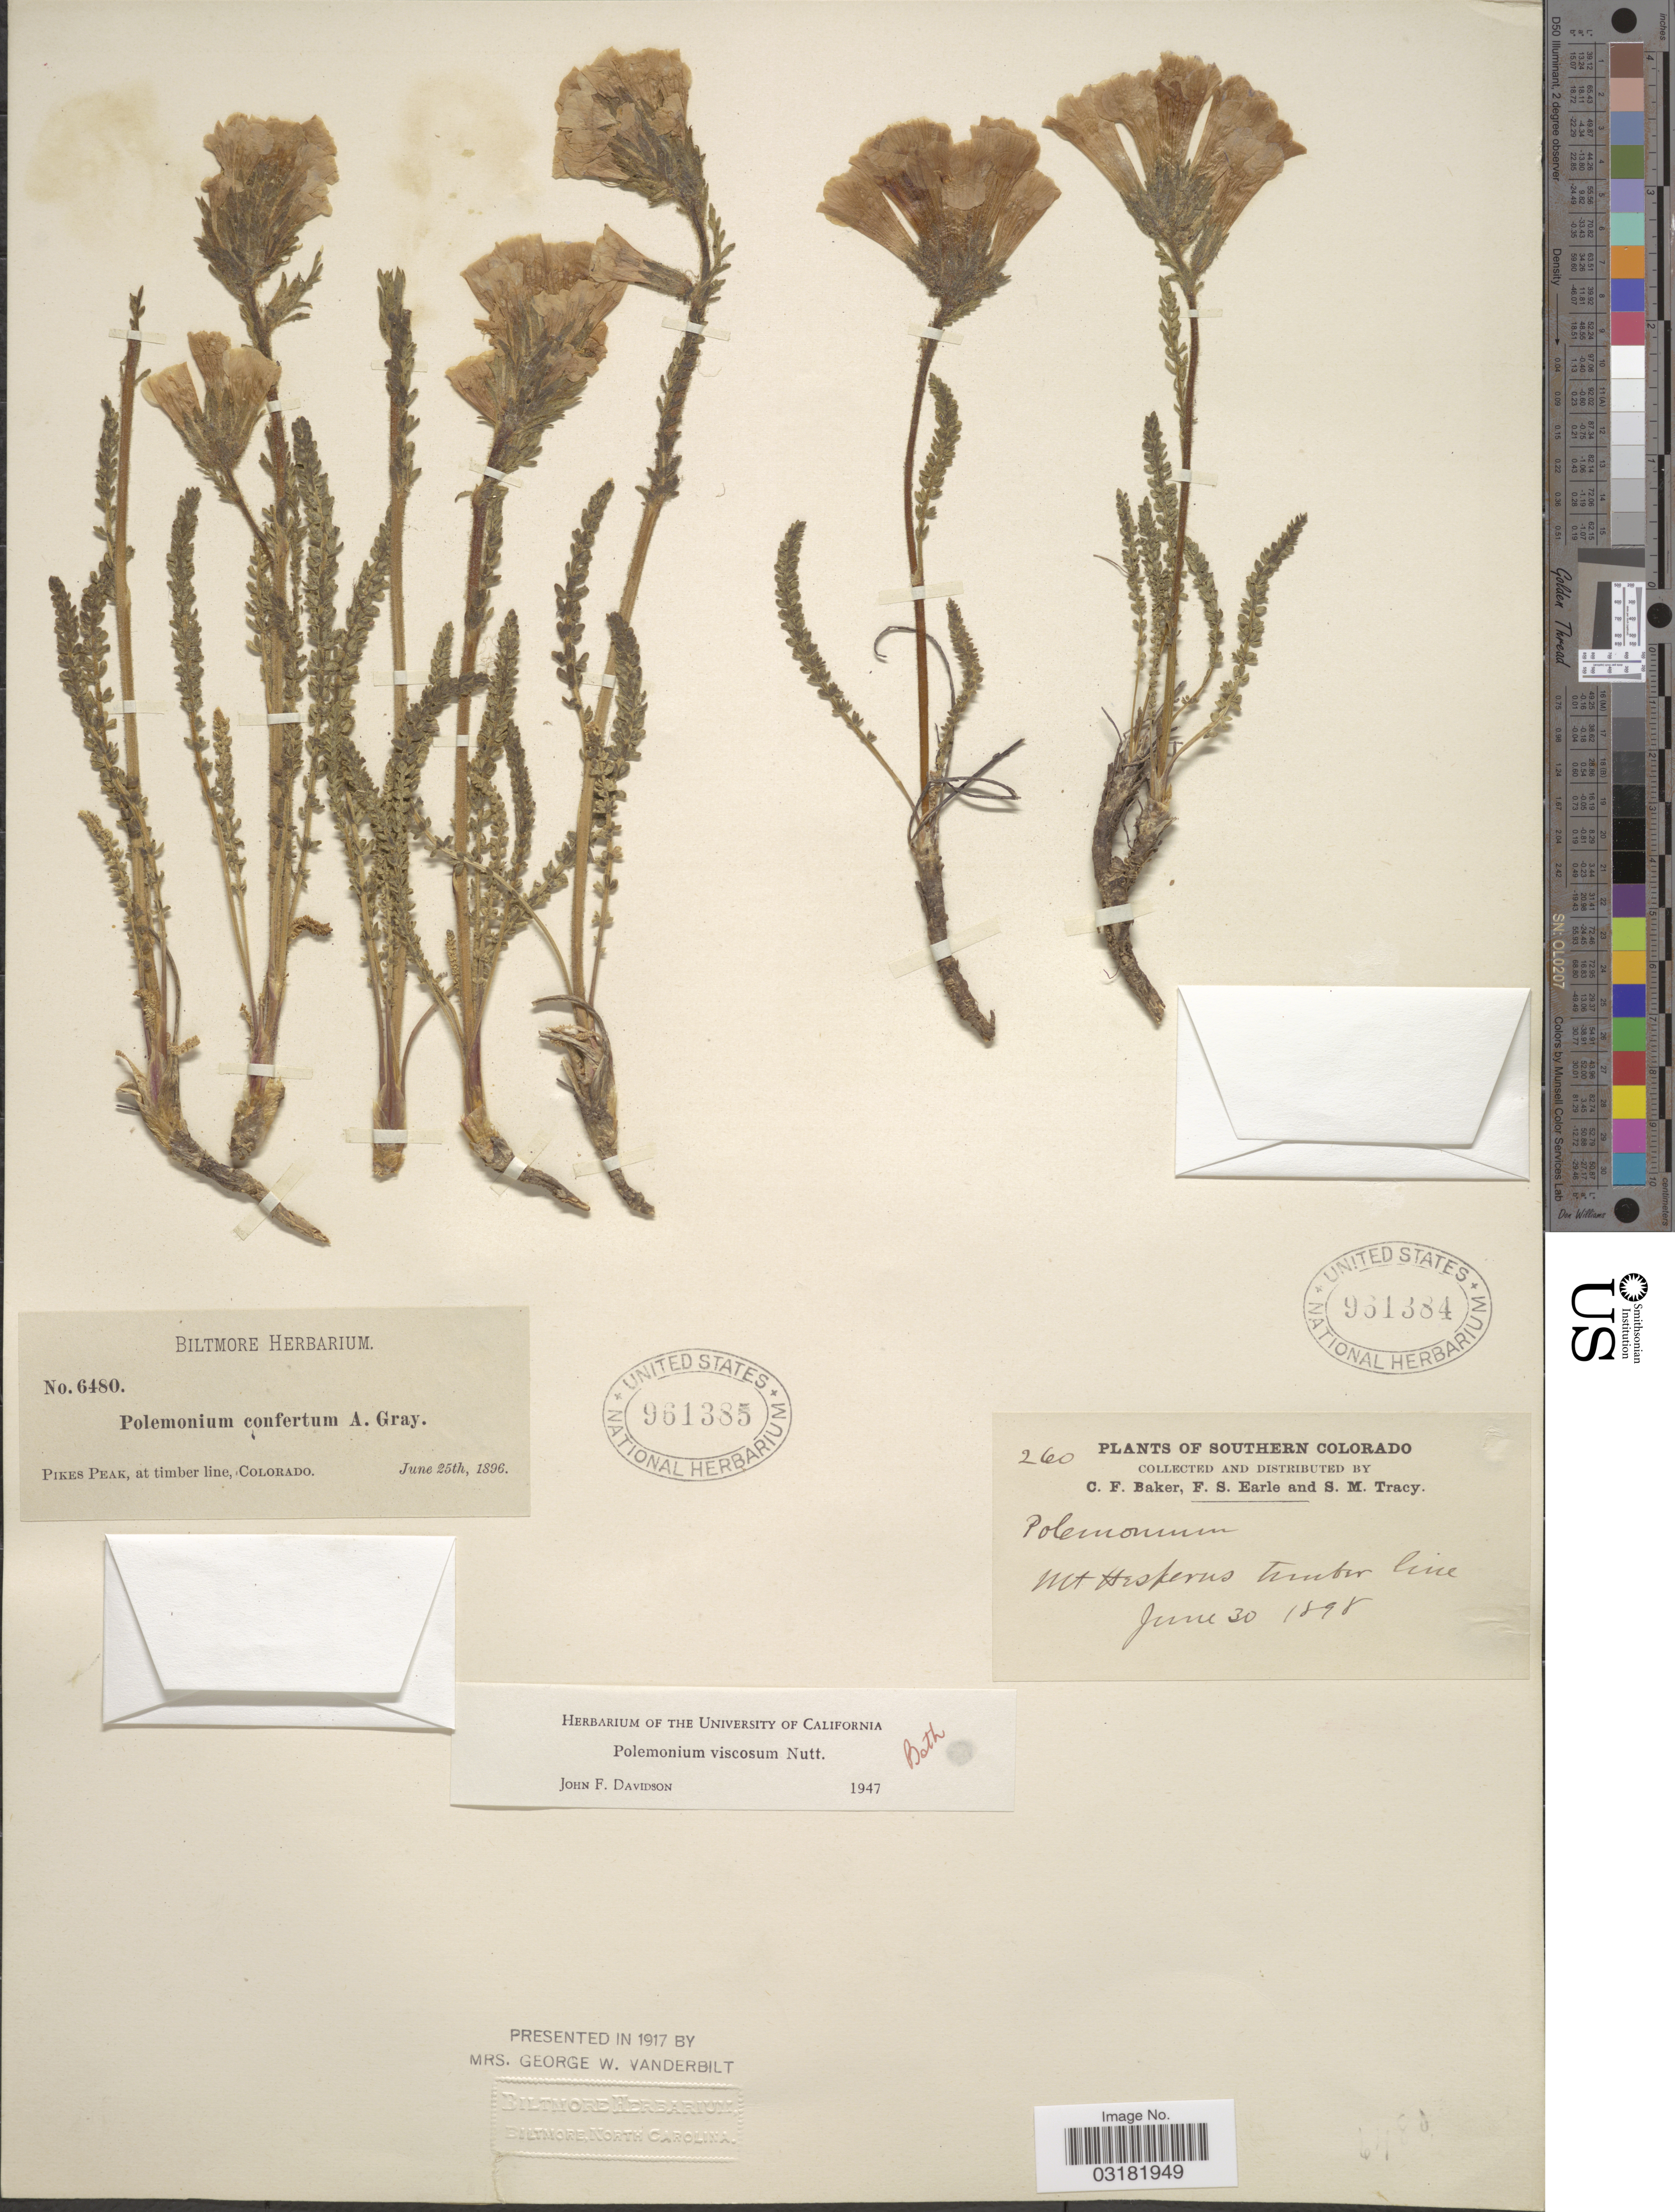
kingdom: Plantae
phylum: Tracheophyta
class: Magnoliopsida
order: Ericales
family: Polemoniaceae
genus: Polemonium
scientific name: Polemonium viscosum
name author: Nutt.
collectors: C. F. Baker, F. S. Earle & S. M. Tracy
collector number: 260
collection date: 1898-06-30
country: United States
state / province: Colorado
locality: Southern Colorado, Mt Hesperus timber line.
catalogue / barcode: US 961384-2